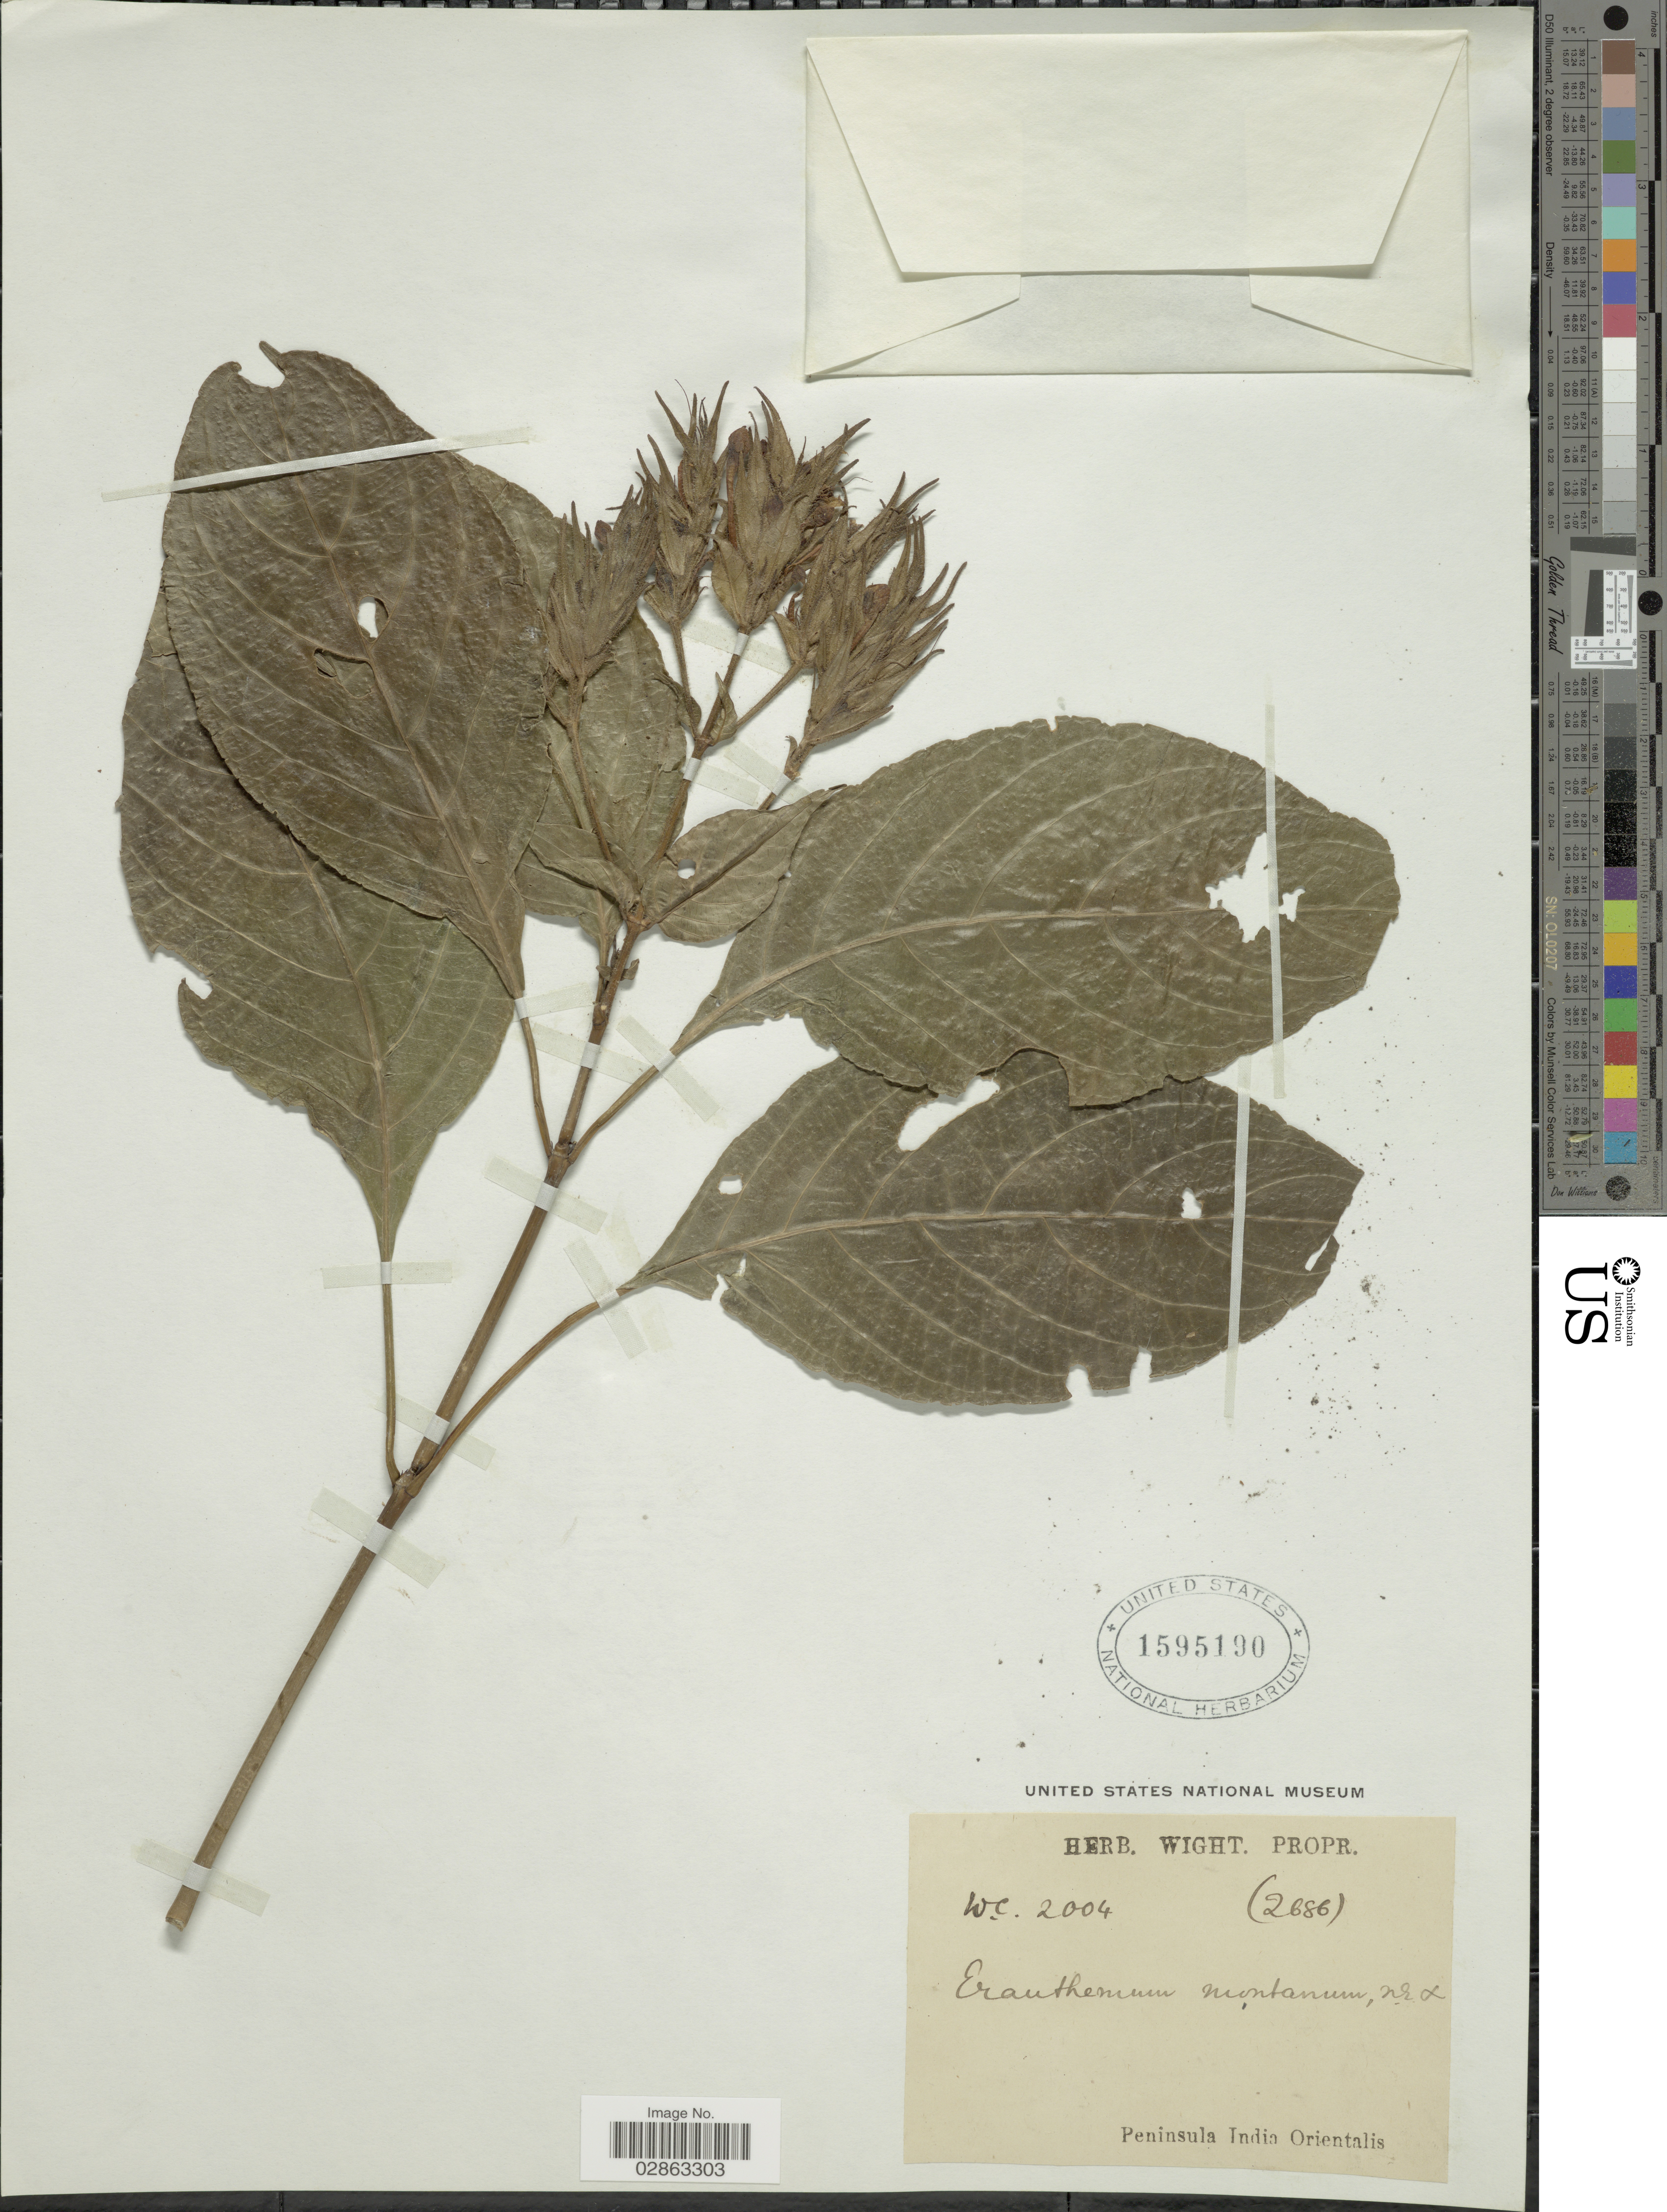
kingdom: Plantae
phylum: Tracheophyta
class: Magnoliopsida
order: Lamiales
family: Acanthaceae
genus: Eranthemum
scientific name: Eranthemum montanum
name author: Roxb.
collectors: ex Herb. Wight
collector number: D.C.2004 (2686)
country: India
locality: Peninsula India Orientalis.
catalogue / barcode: US 1595190